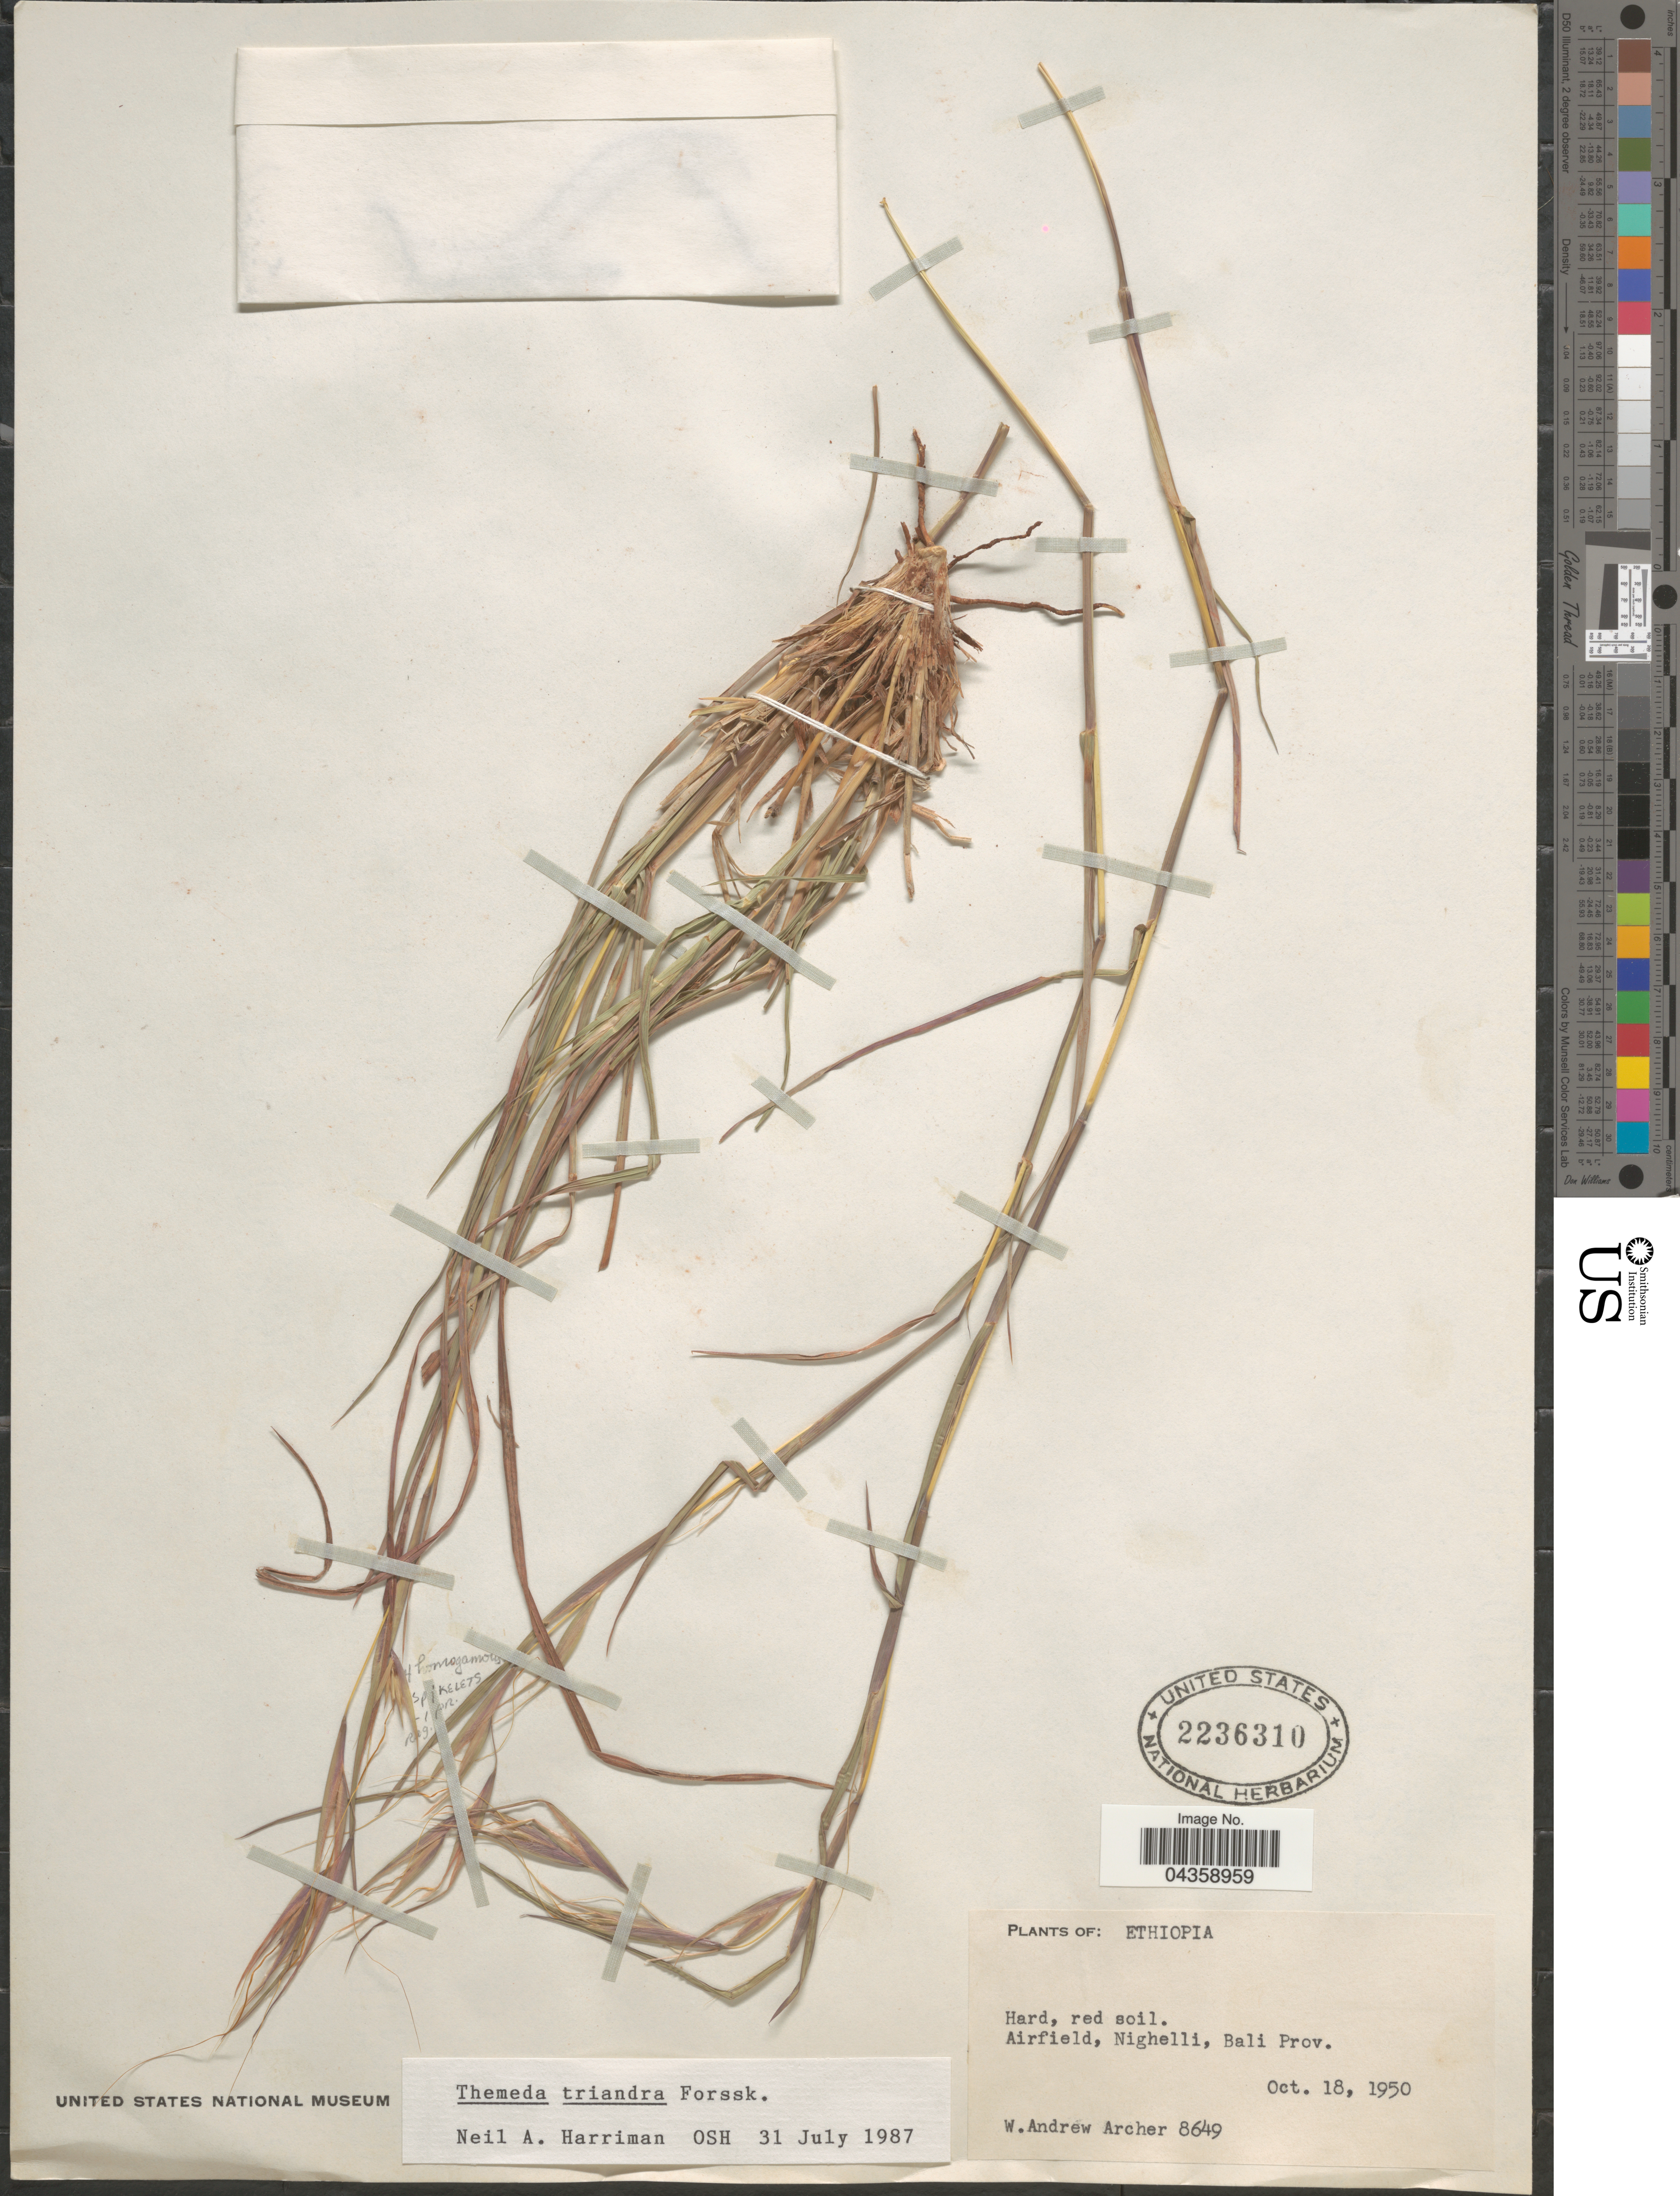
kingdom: Plantae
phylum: Tracheophyta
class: Liliopsida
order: Poales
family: Poaceae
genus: Themeda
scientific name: Themeda triandra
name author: Forssk.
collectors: W. A. Archer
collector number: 8649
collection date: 1950-10-18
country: Ethiopia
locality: Airfield, Nighelli, Bali Prov.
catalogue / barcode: US 2236310